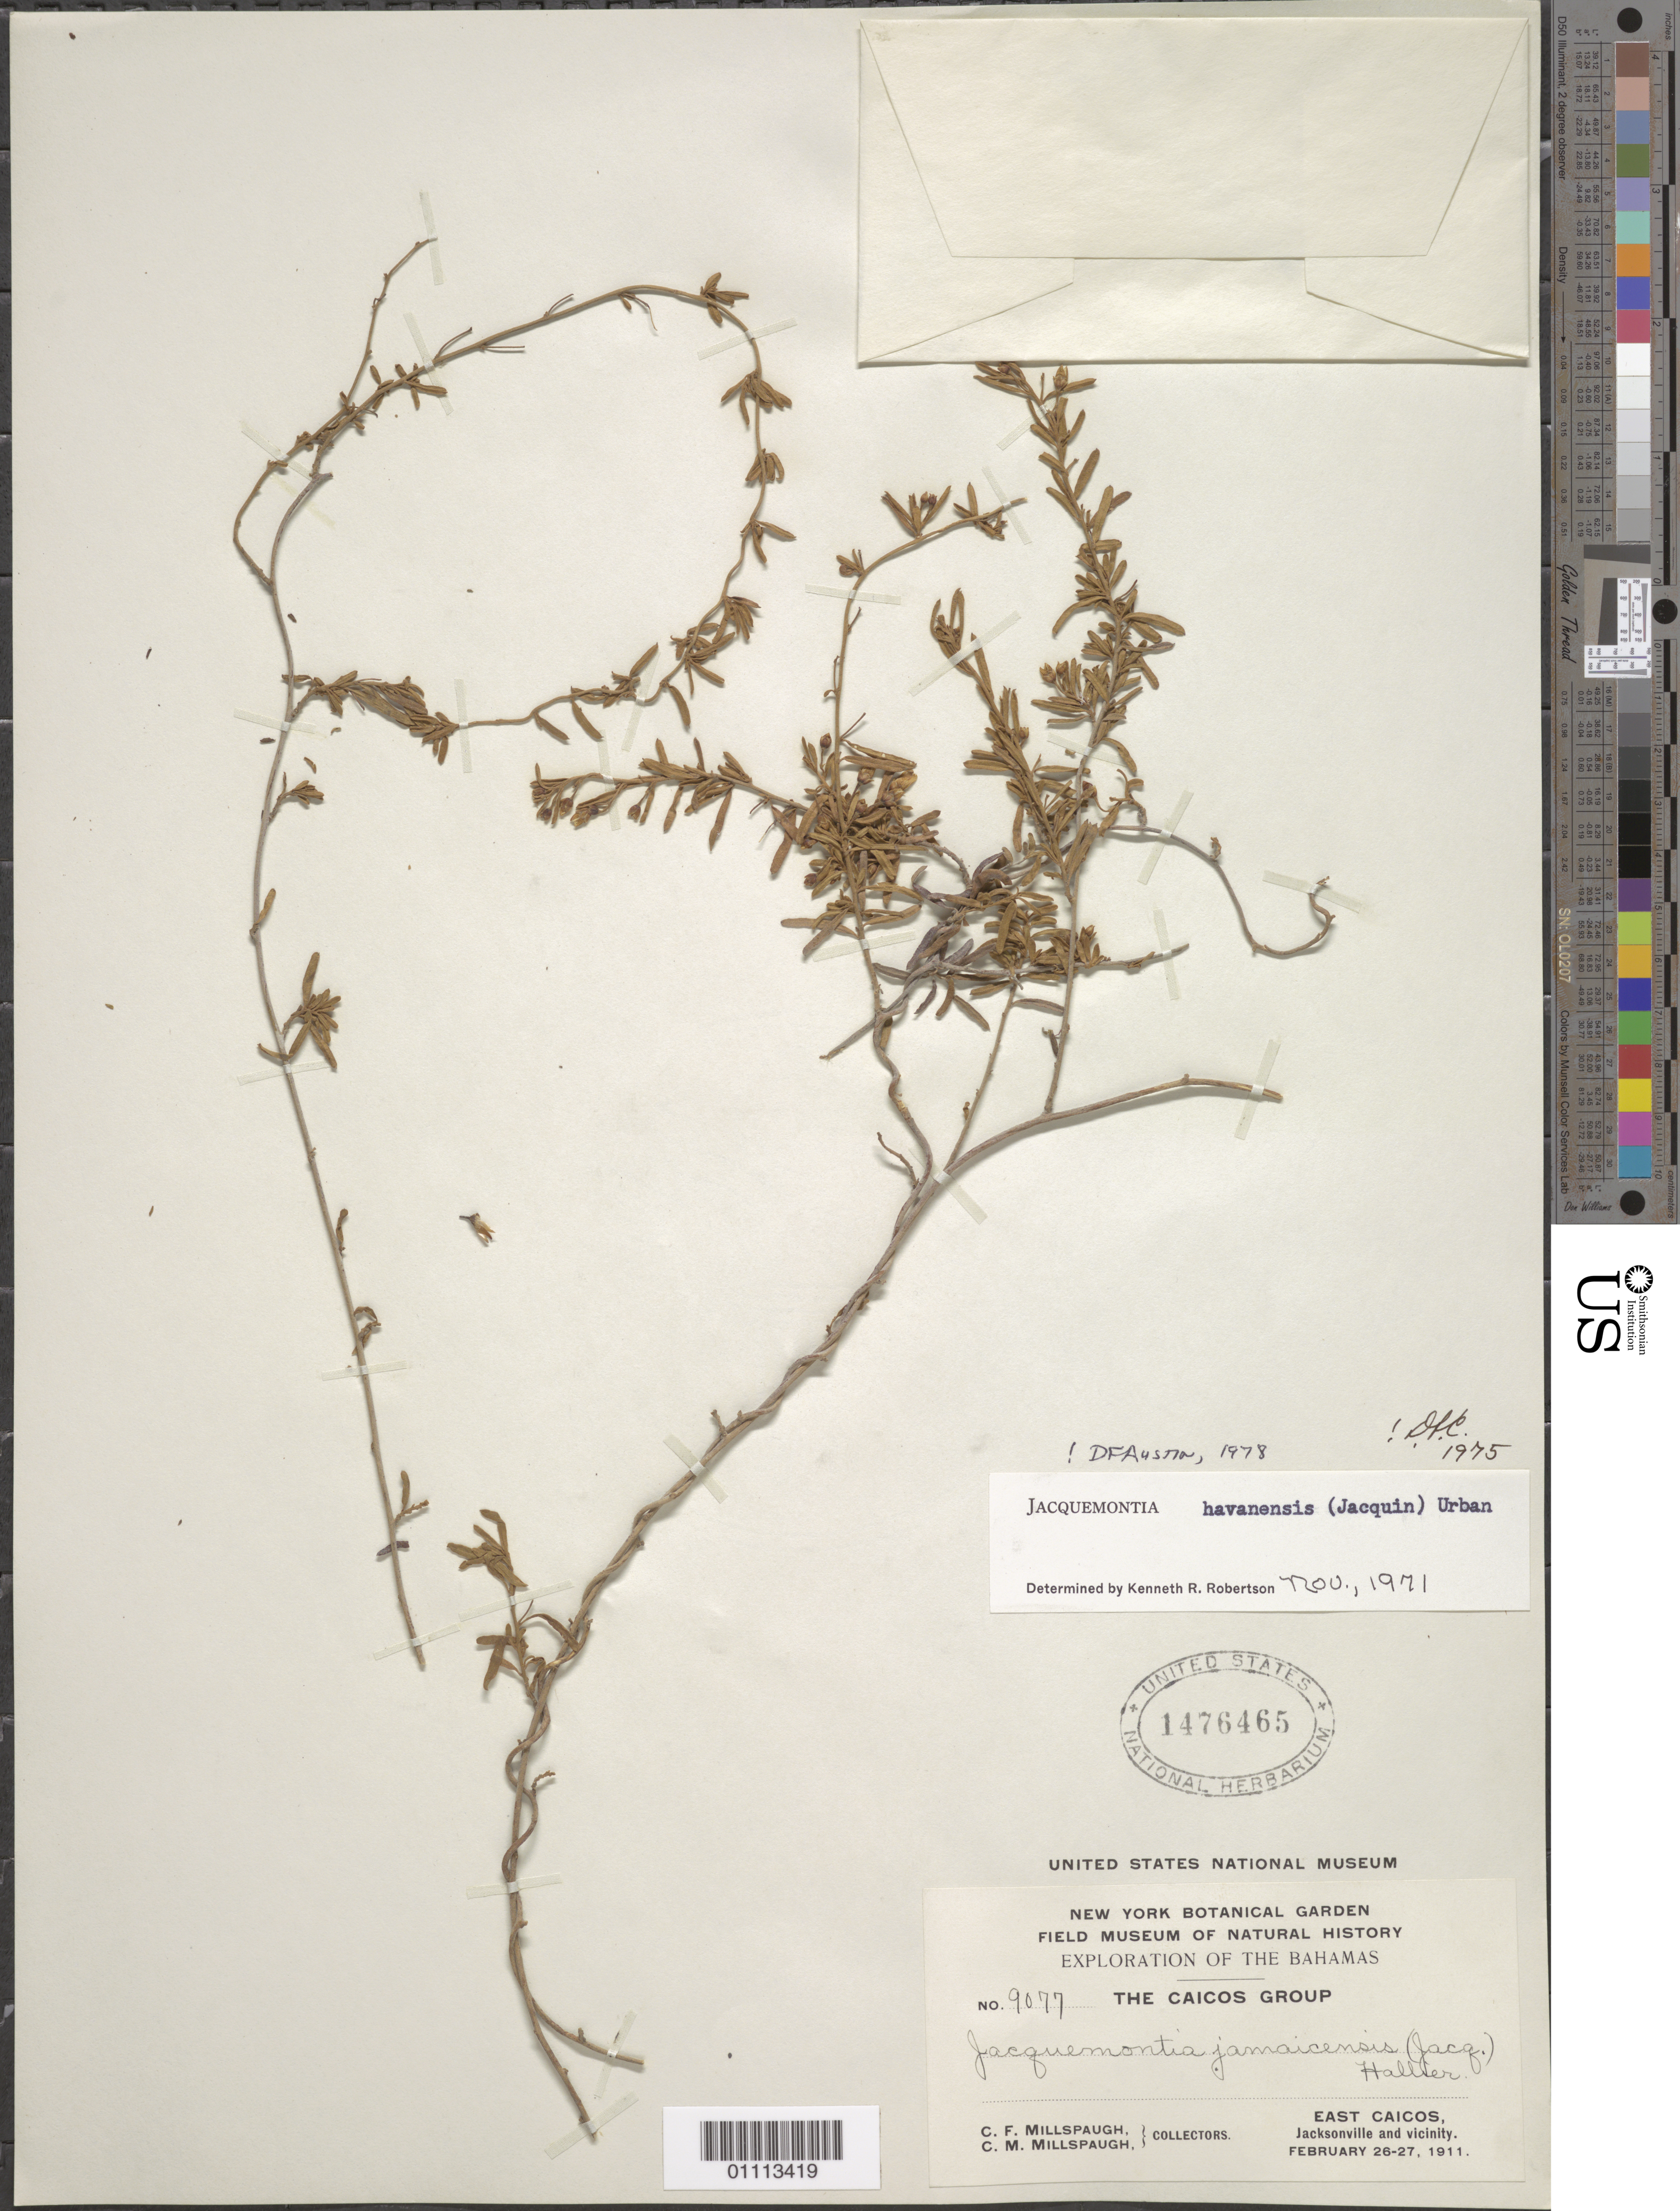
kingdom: Plantae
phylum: Tracheophyta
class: Magnoliopsida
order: Solanales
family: Convolvulaceae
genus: Jacquemontia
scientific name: Jacquemontia havanensis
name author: (Jacq.) Urb.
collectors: C. F. Millspaugh & C. Millspaugh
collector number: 9077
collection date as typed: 26 Feb 1911 to 27 Feb 1911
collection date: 1911-02-26/1911-02-27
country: Turks and Caicos Islands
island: East Caicos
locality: The Caicos Group.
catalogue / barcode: US 1476465